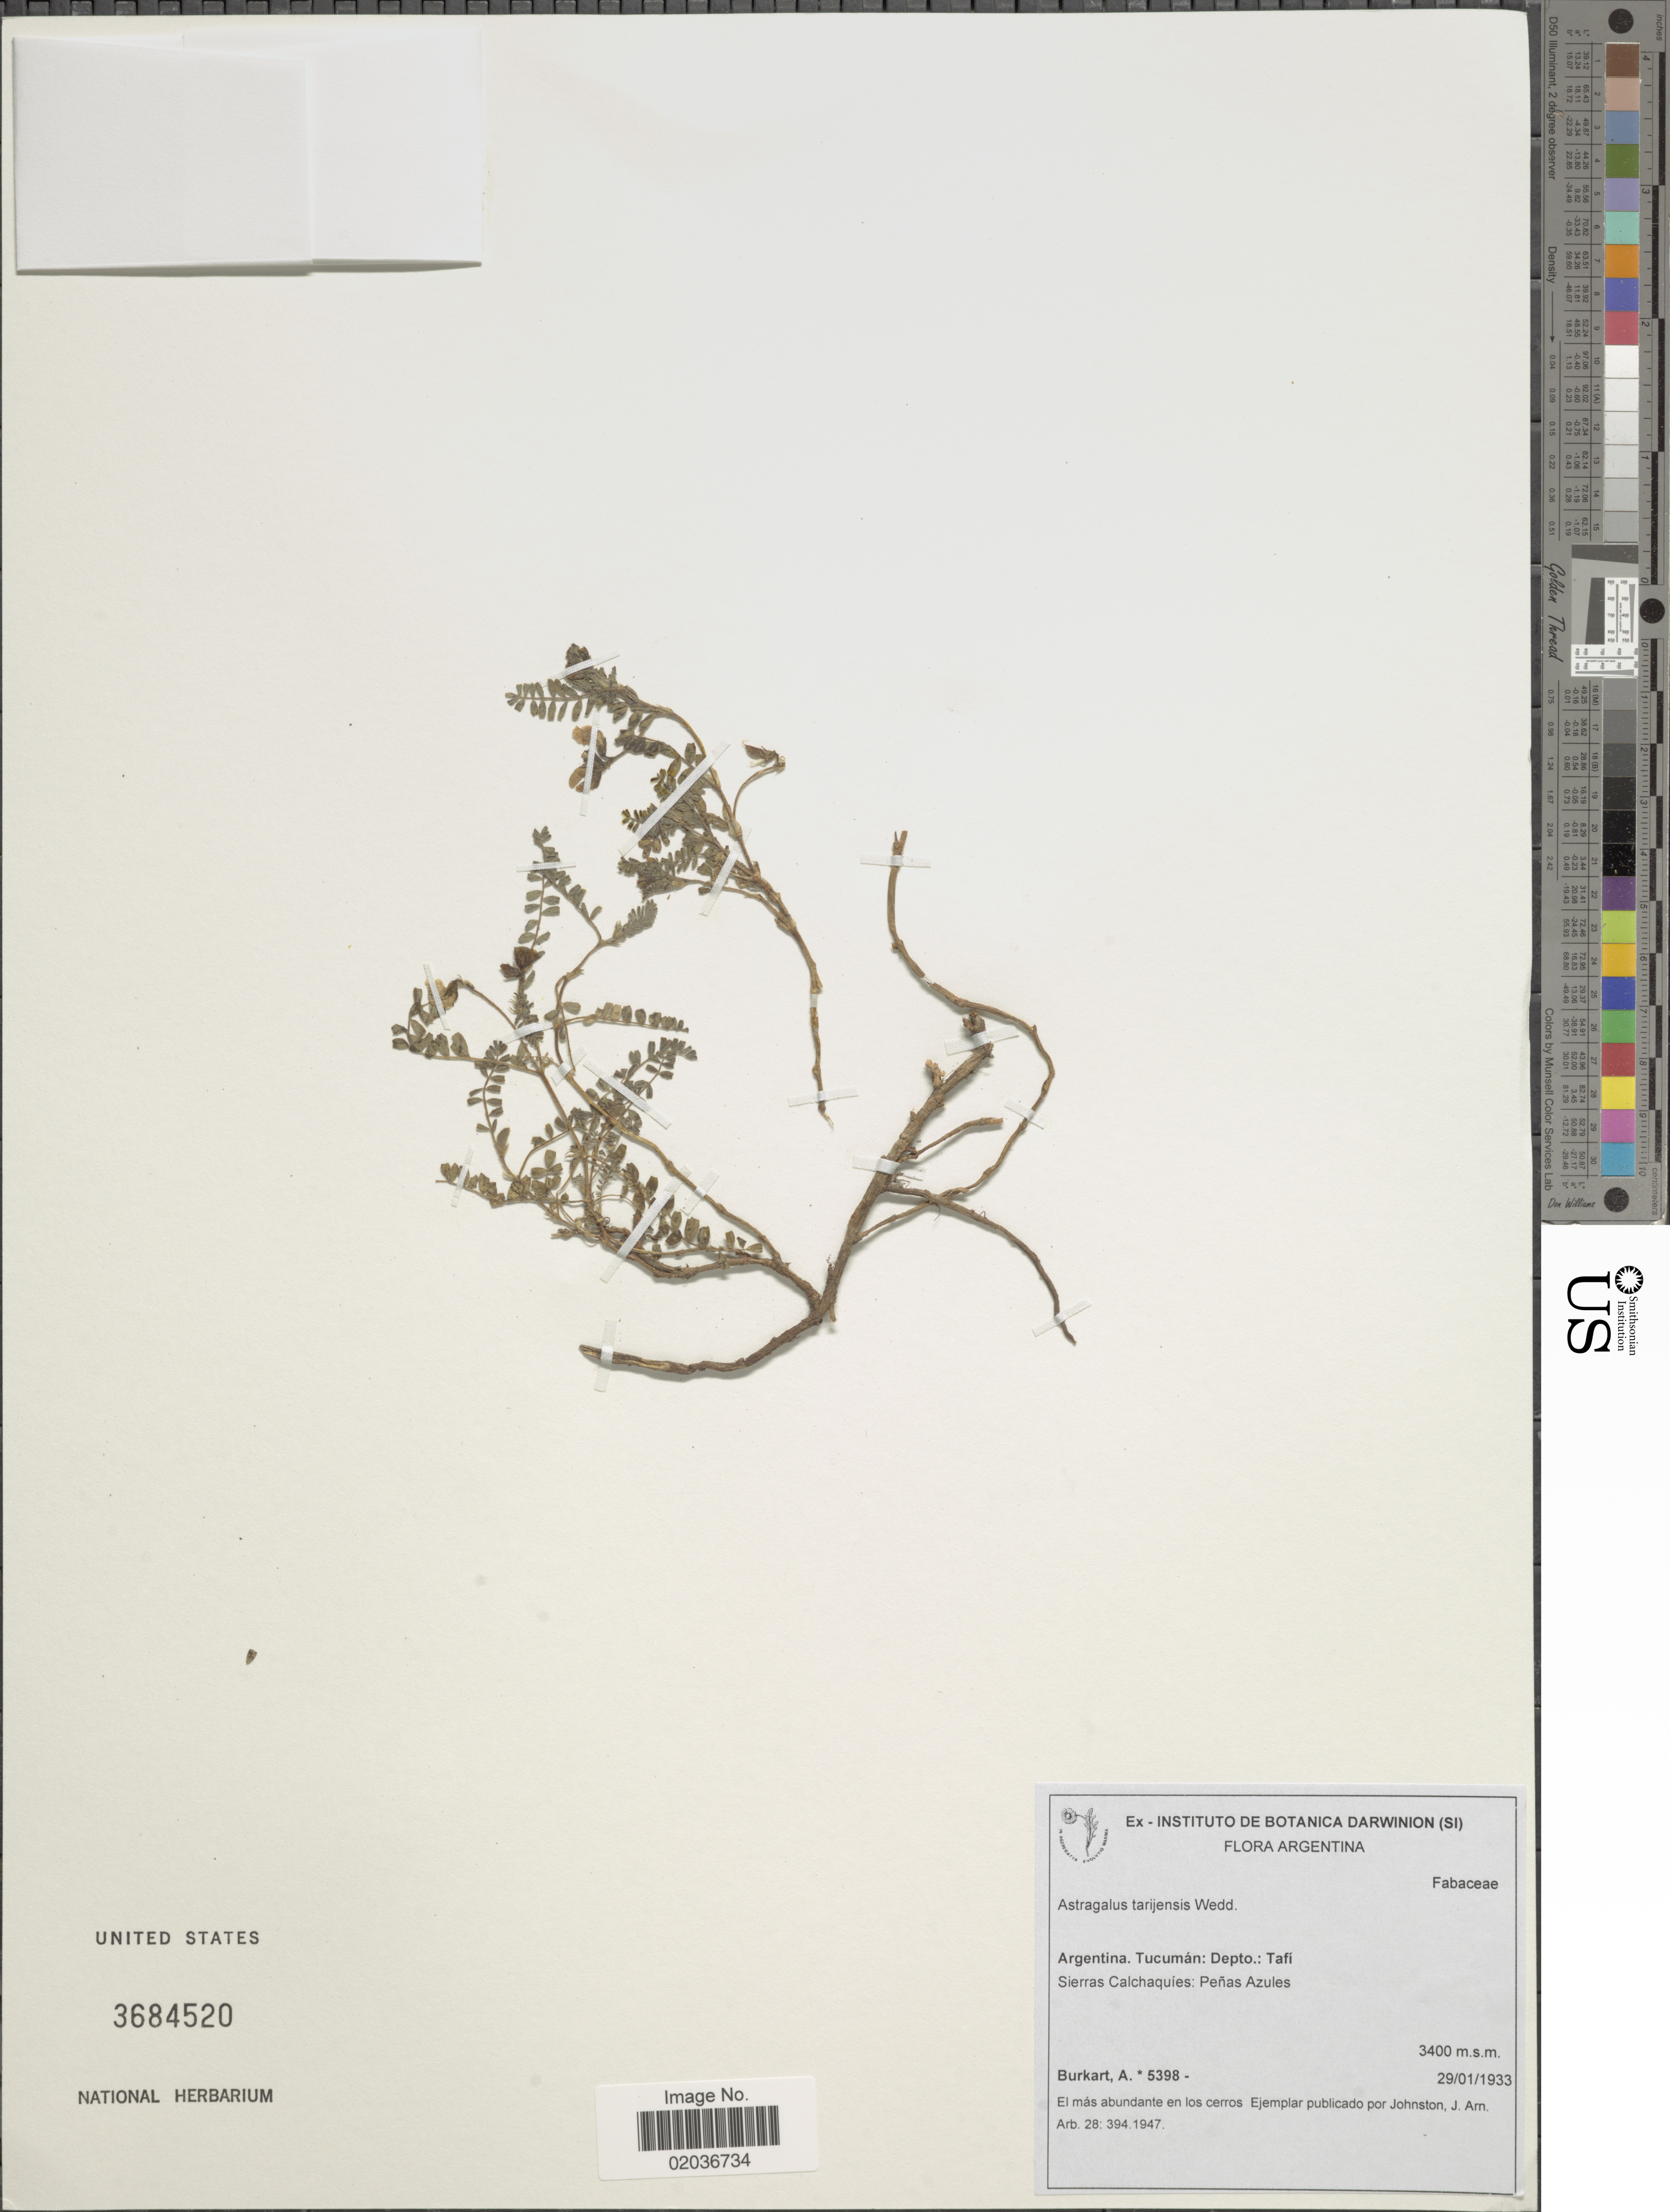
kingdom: Plantae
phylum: Tracheophyta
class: Magnoliopsida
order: Fabales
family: Fabaceae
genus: Astragalus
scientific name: Astragalus tarijensis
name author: Wedd.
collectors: A. E. Burkart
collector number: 5398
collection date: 1933-01-29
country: Argentina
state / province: Tucuman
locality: Tucumán: Depto: Tafi, Sierras Calchaquies: Peñas Azules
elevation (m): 3400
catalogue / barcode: US 3684520